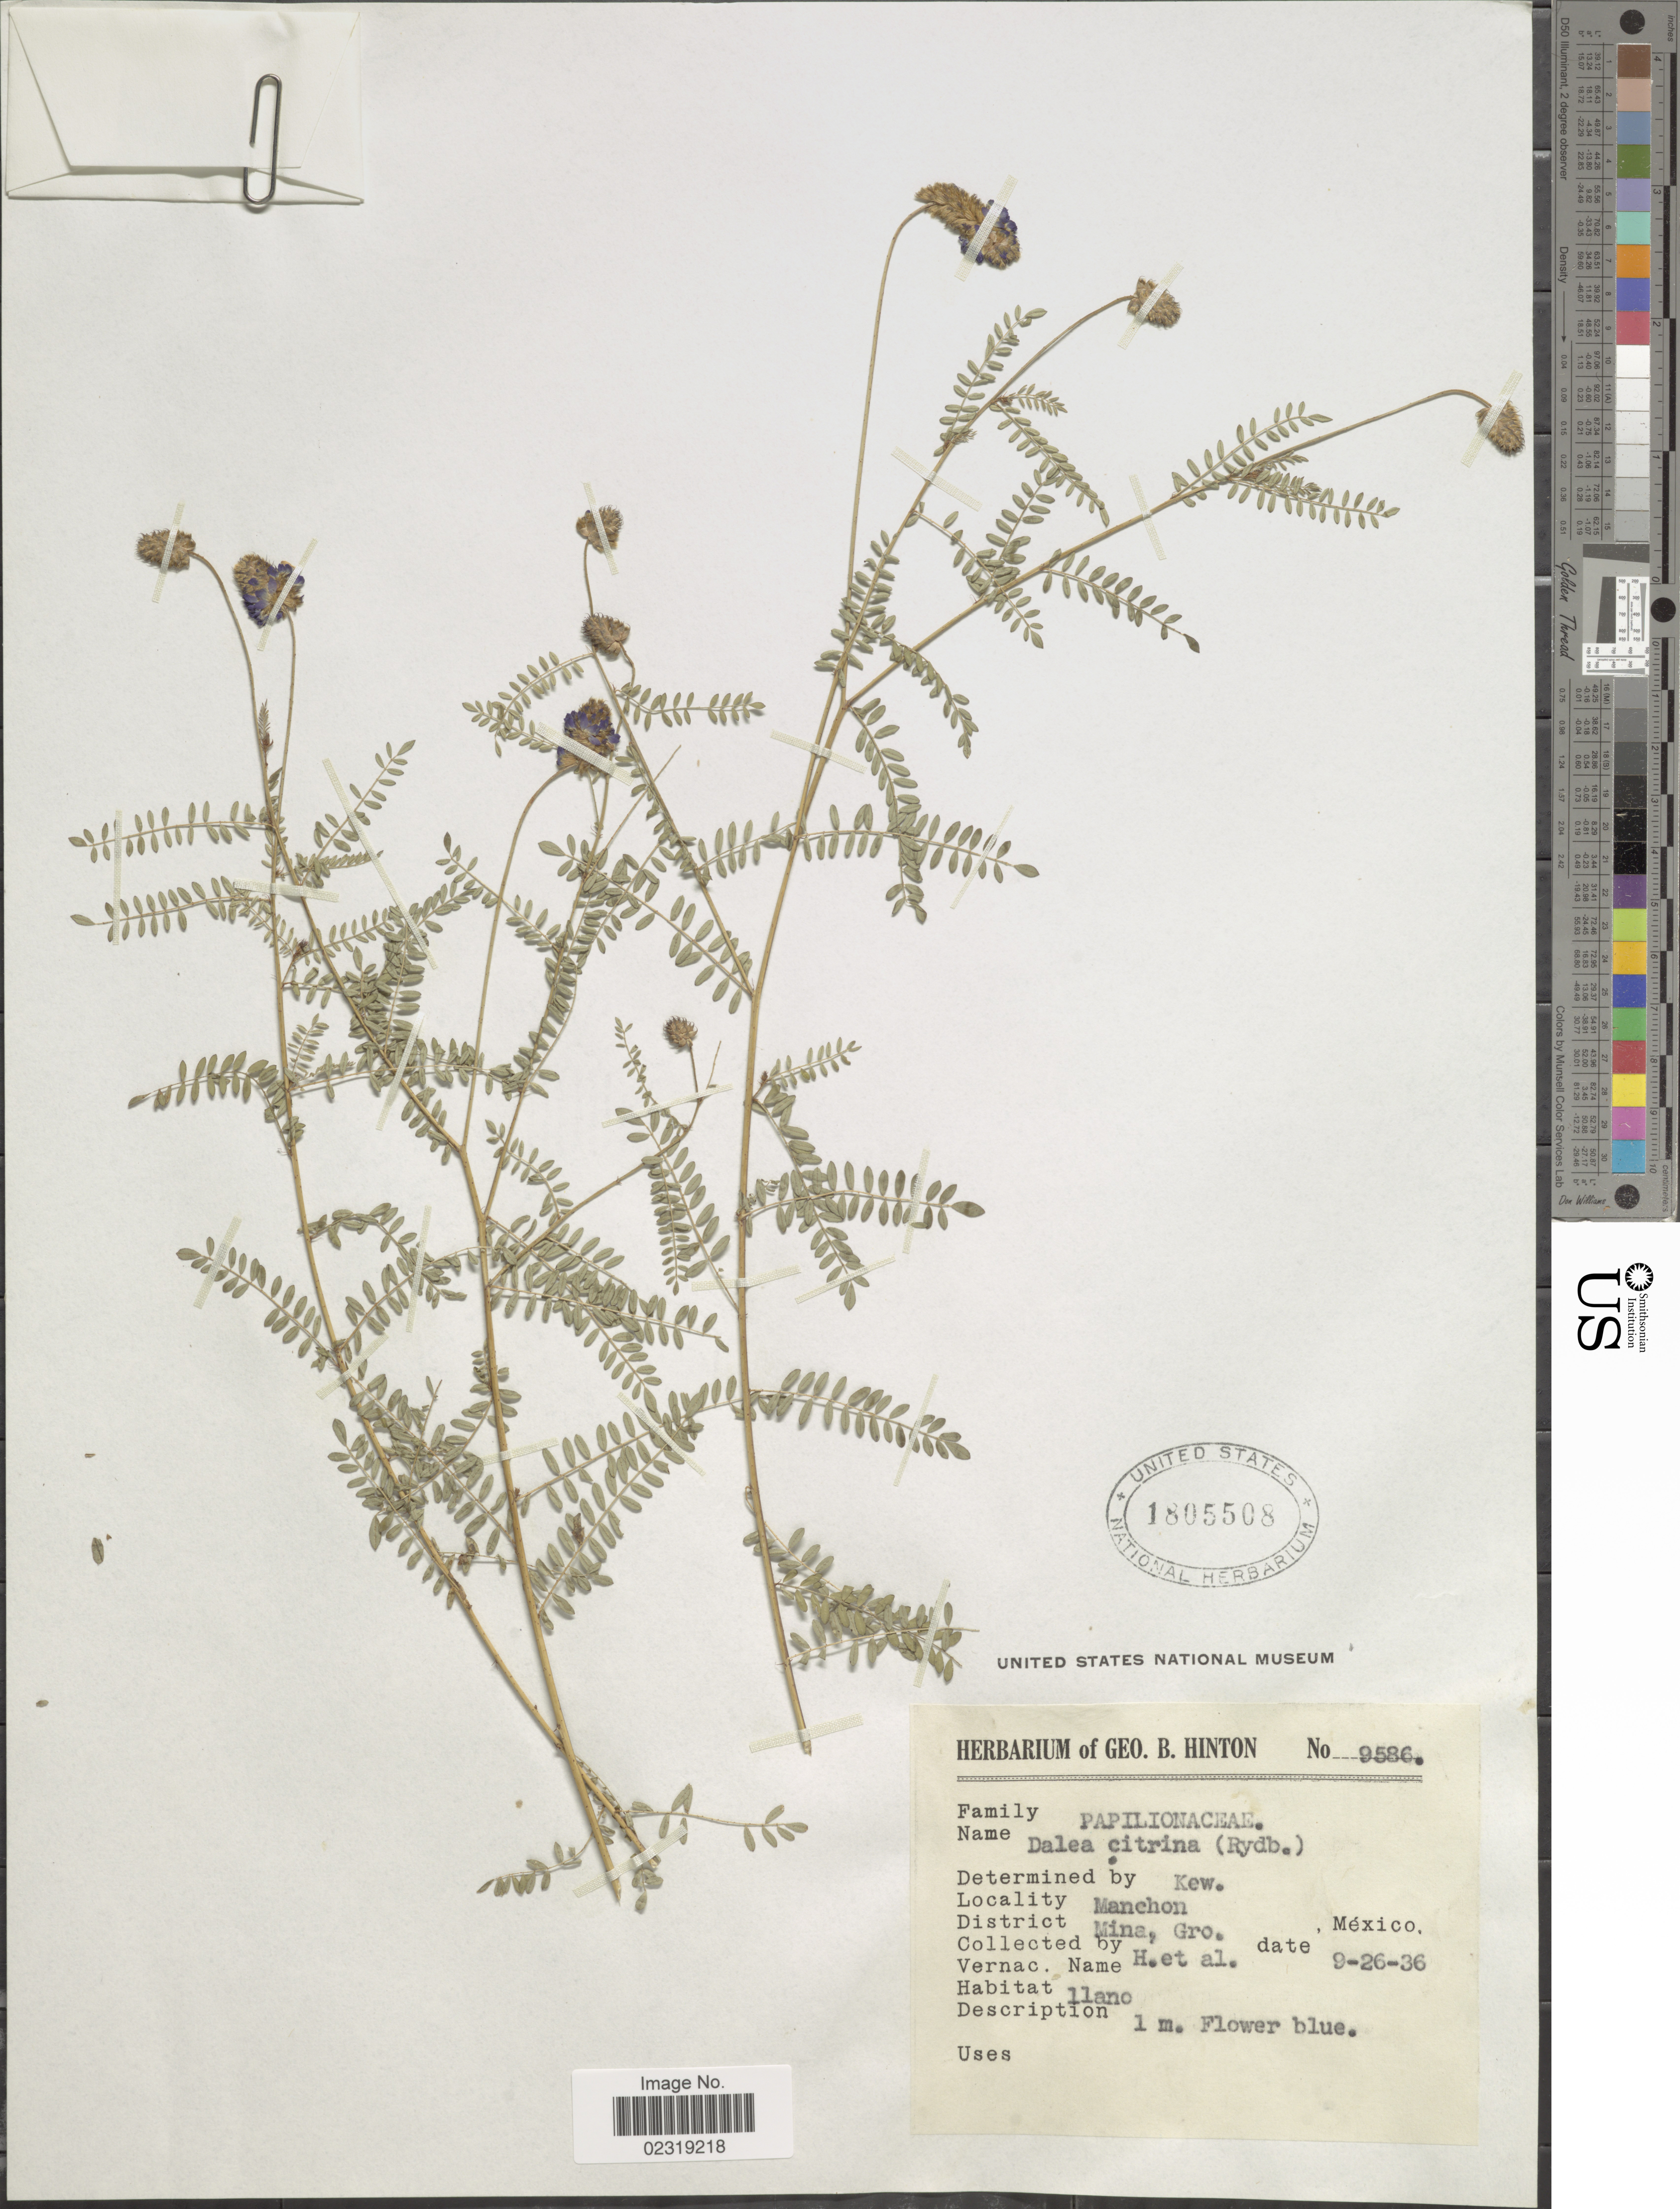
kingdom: Plantae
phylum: Tracheophyta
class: Magnoliopsida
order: Fabales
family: Fabaceae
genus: Dalea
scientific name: Dalea foliolosa var. citrina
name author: (Aiton) Barneby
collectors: G. B. Hinton & et al.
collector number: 9586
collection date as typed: Transcribed d/m/y: 26/9/36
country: Mexico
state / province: Guerrero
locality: Manchon. District Mina, Gro., México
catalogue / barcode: US 1805508